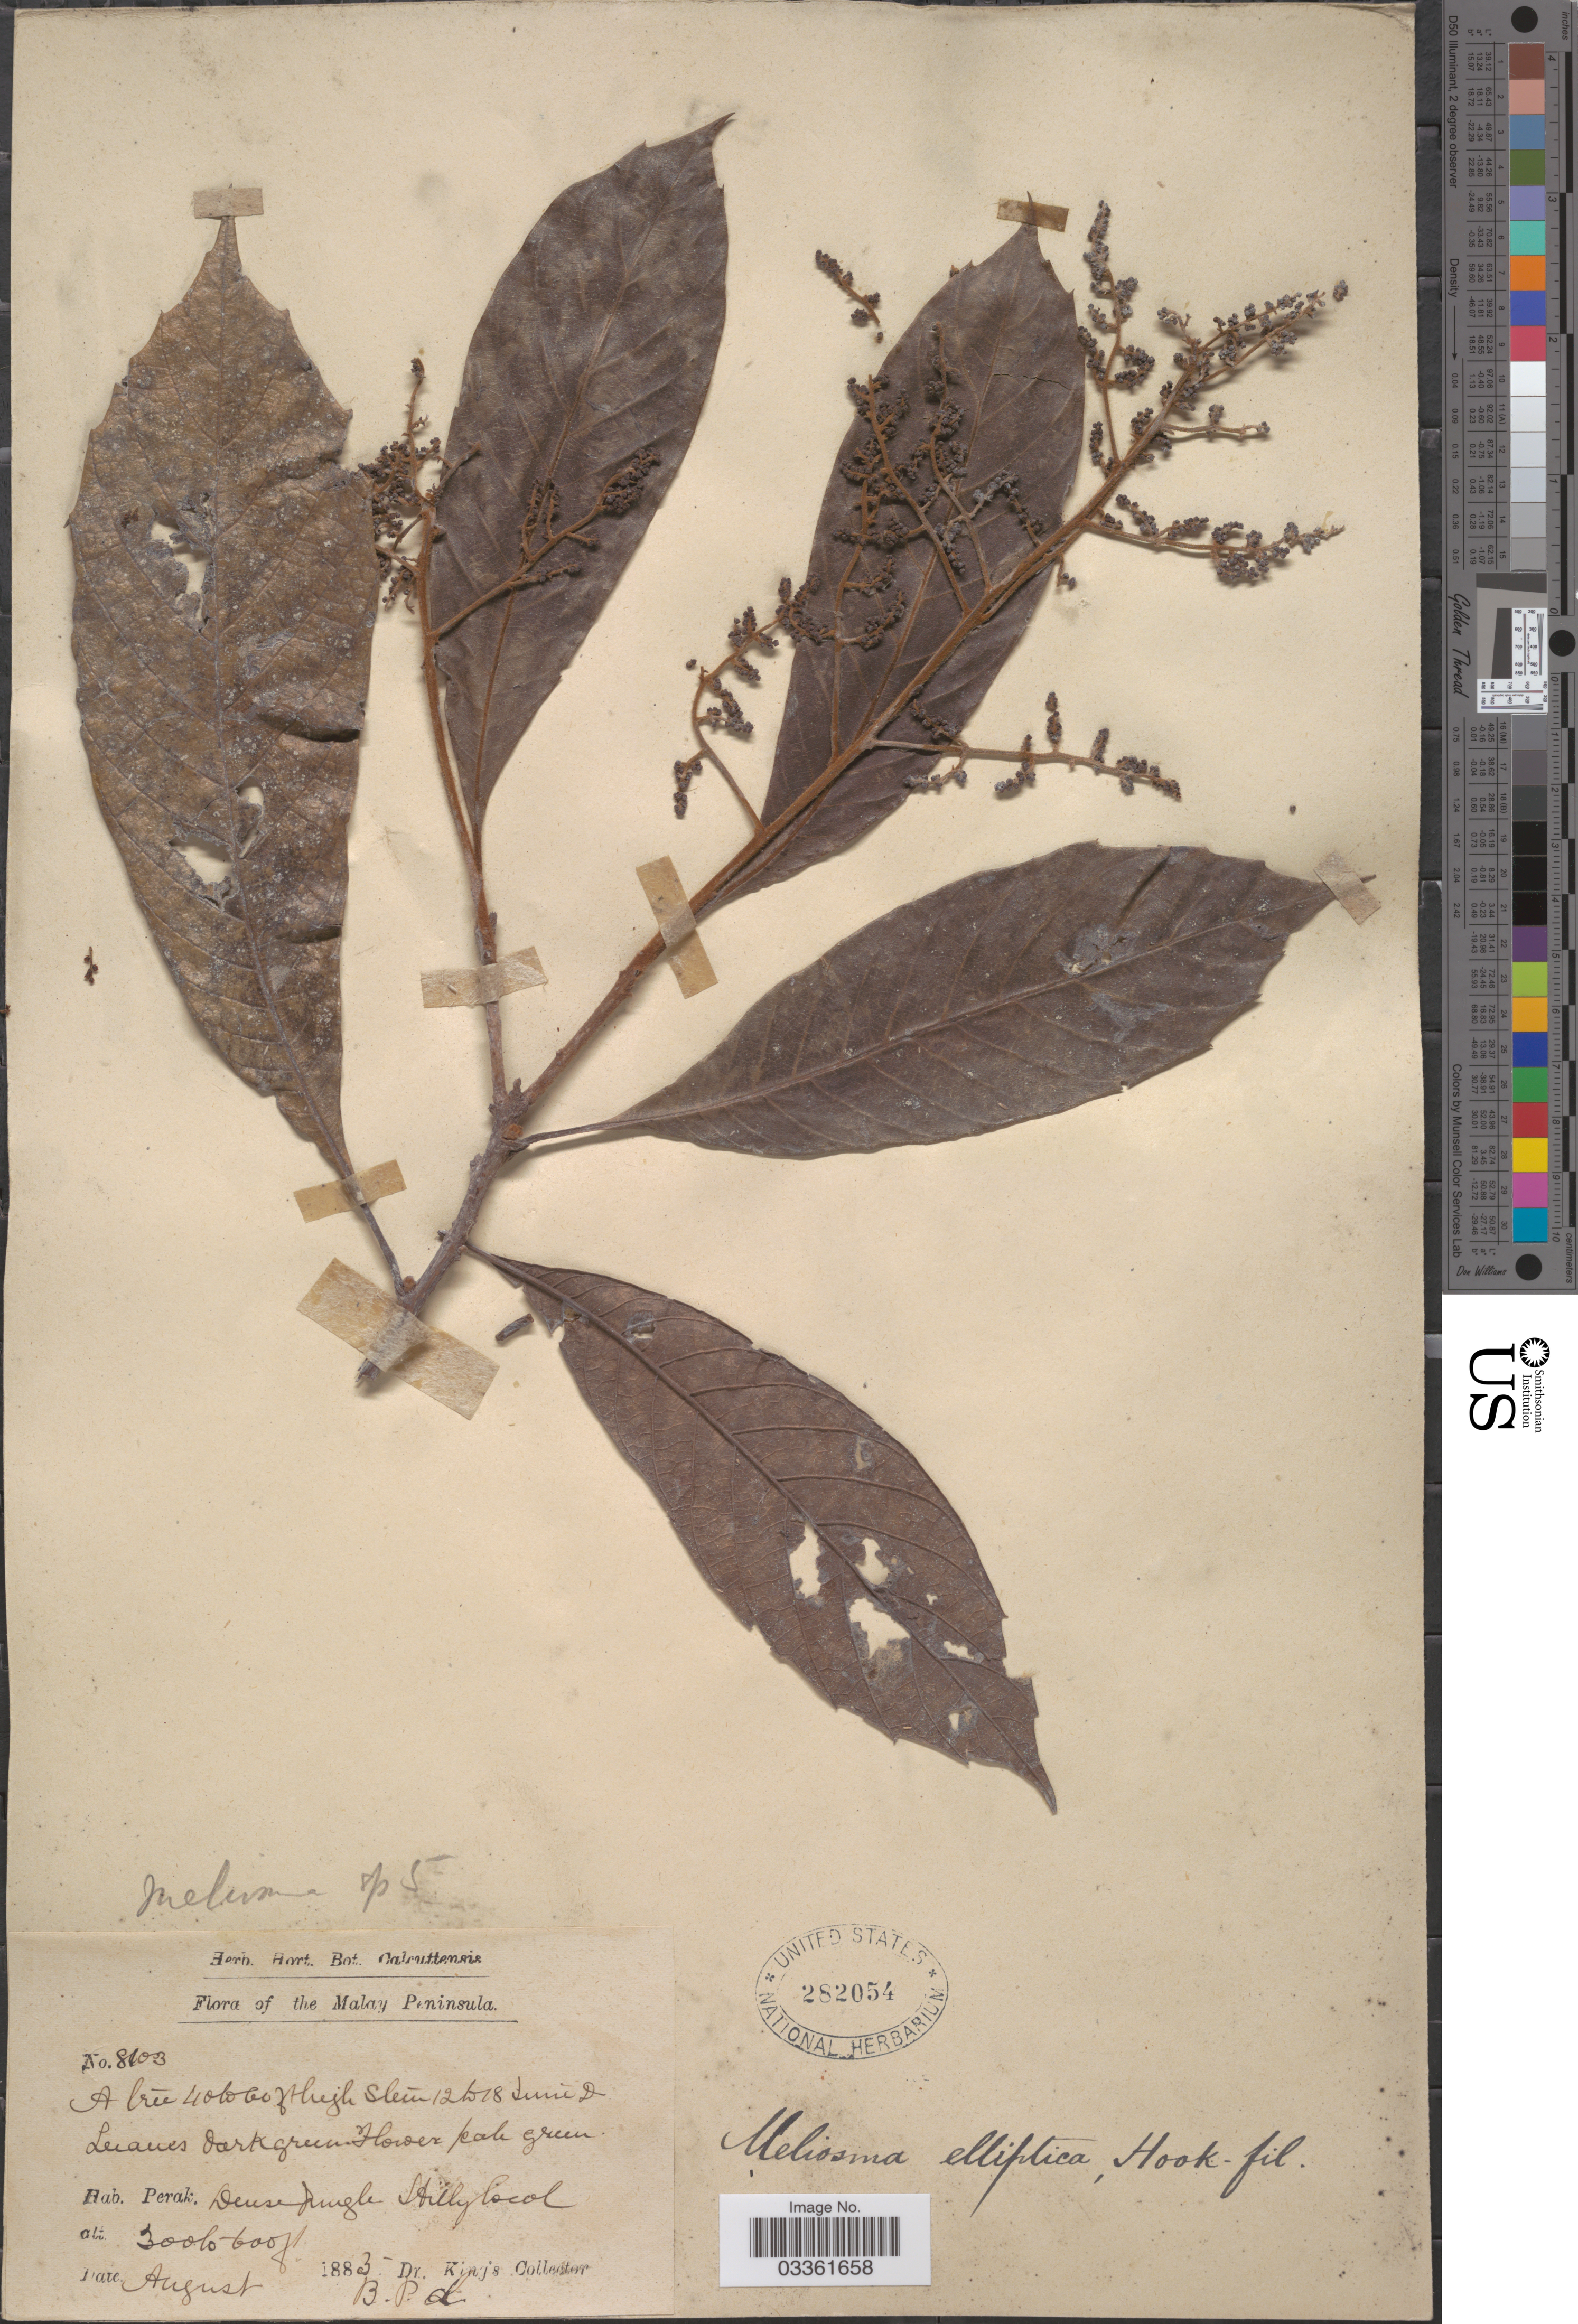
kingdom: Plantae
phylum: Tracheophyta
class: Magnoliopsida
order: Proteales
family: Sabiaceae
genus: Meliosma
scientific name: Meliosma ellipticifolia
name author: Cuatrec.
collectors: Dr. King's collector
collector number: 8103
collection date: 1883-08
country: Malaysia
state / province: Perak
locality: Malay Peninsula. Dense jungle. Hilly local.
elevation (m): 91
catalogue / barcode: US 282054